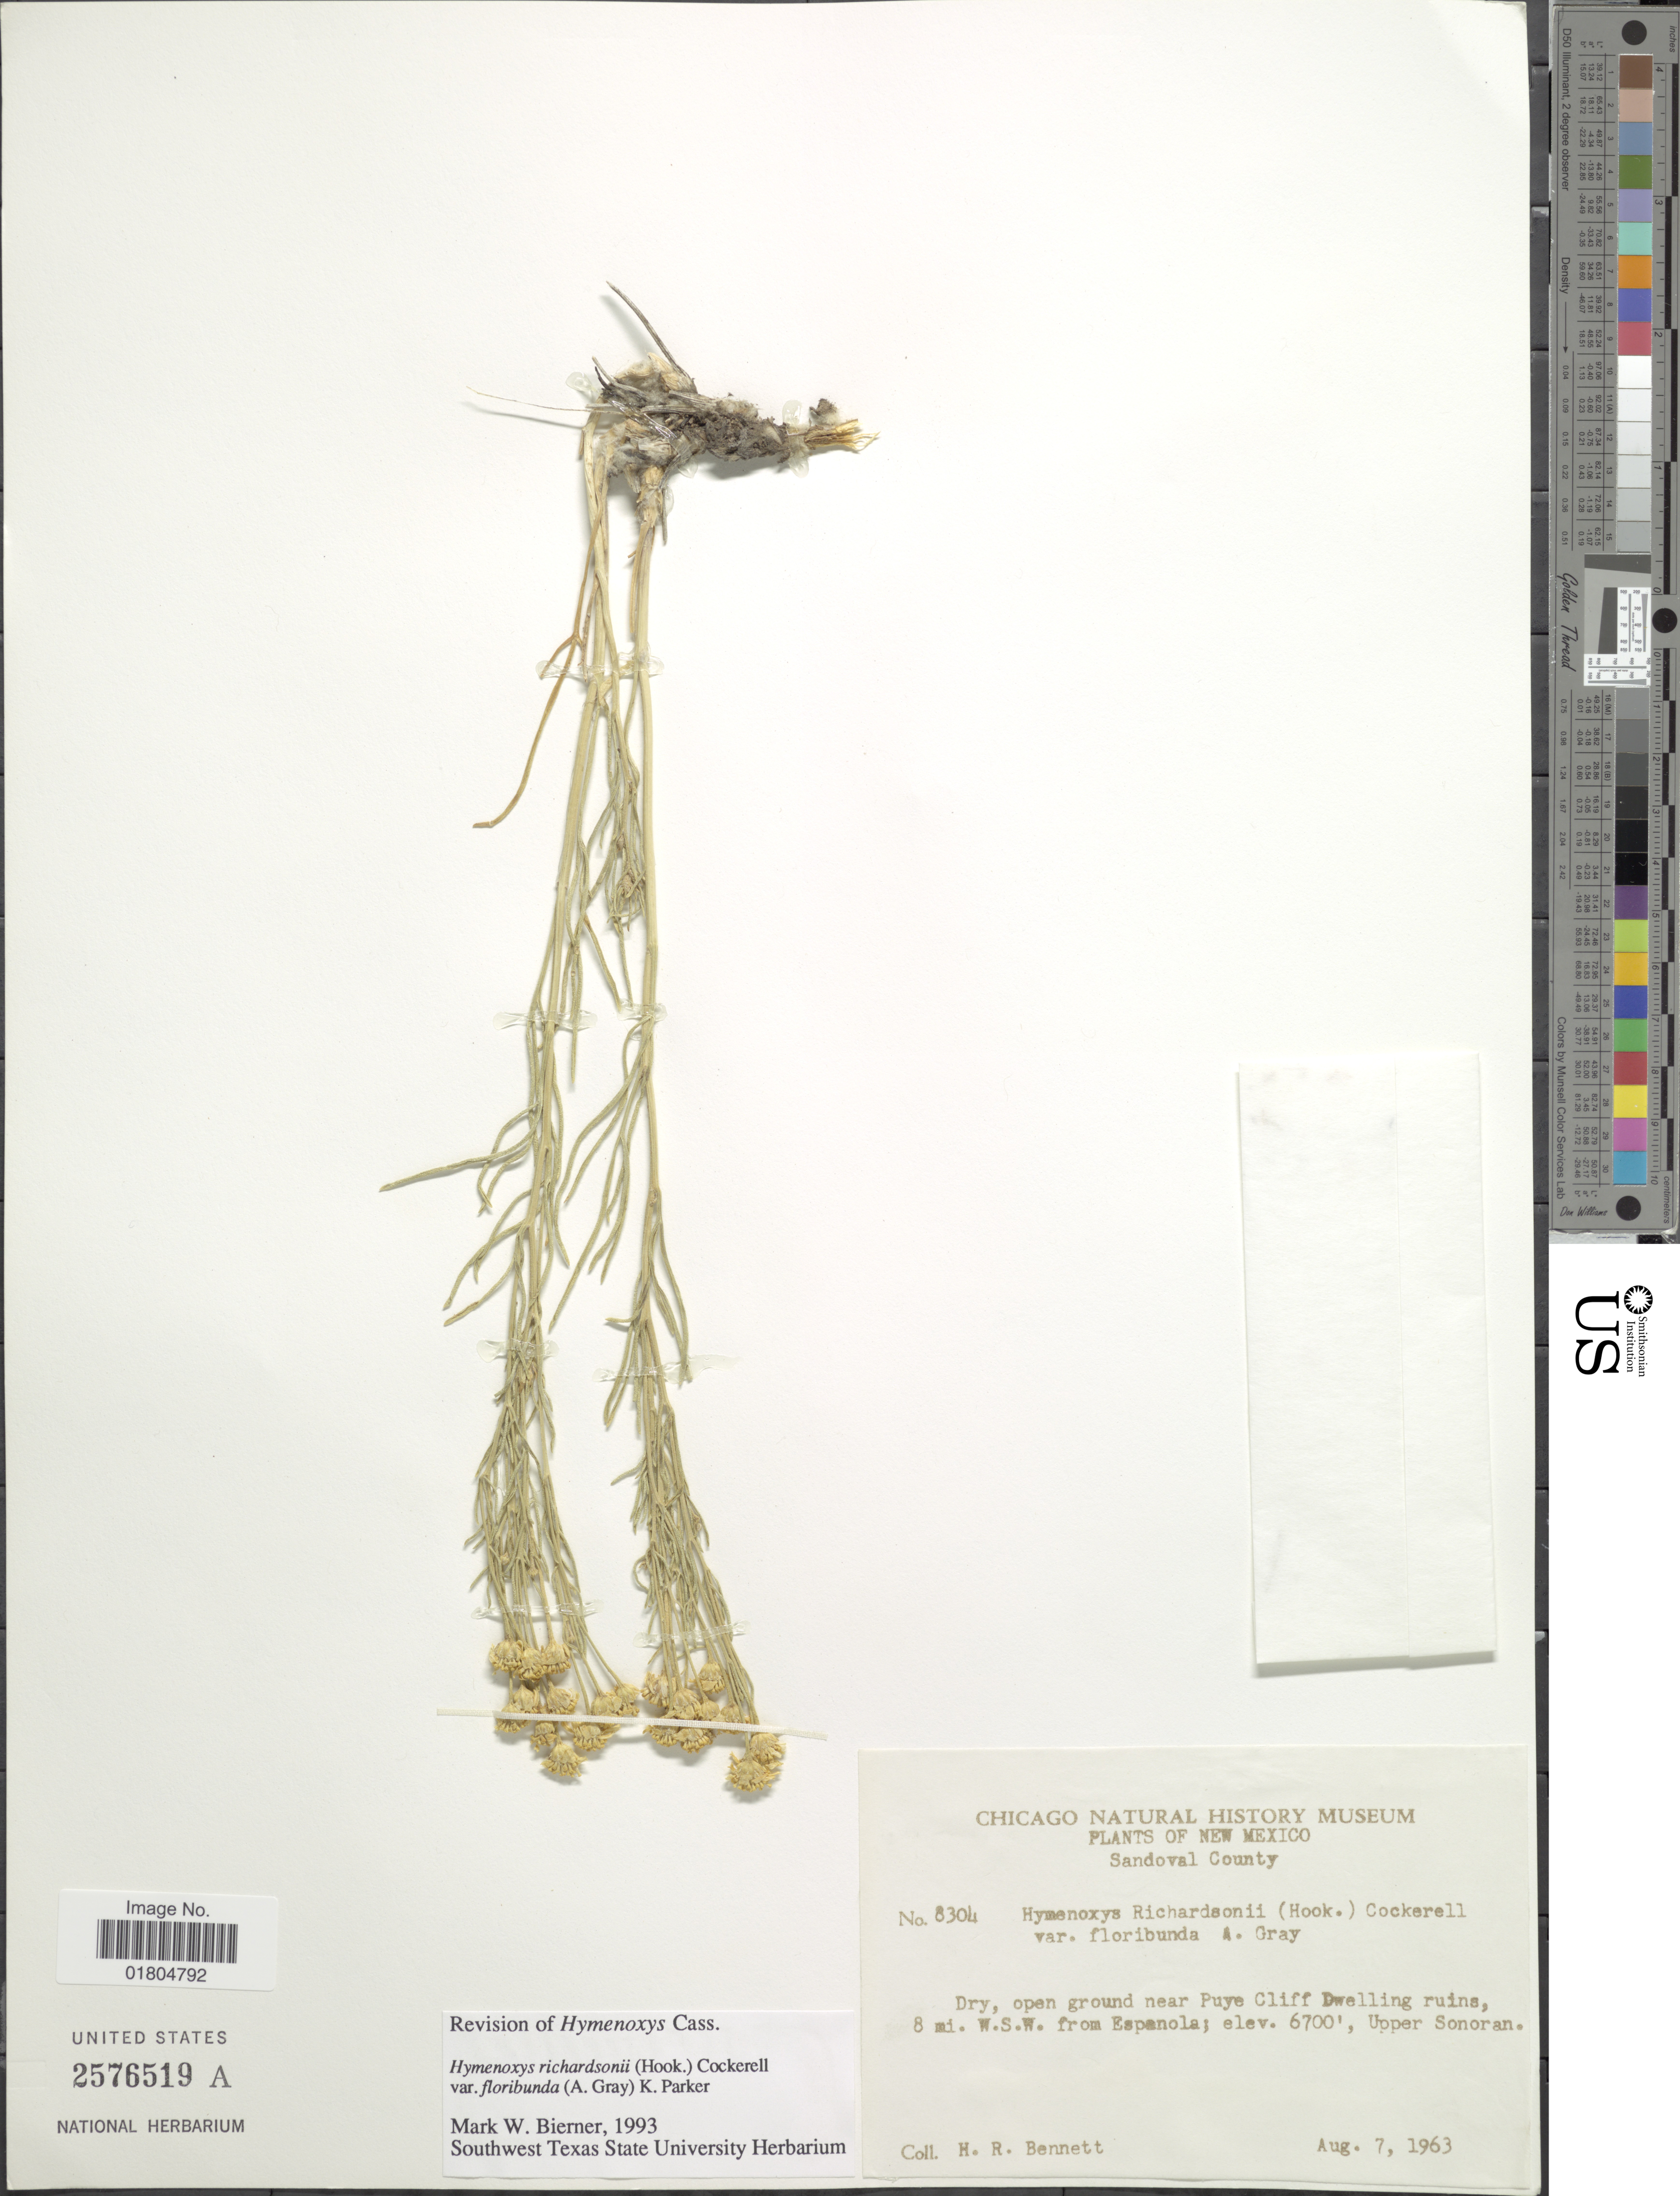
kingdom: Plantae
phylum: Tracheophyta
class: Magnoliopsida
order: Asterales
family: Asteraceae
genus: Hymenoxys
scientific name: Hymenoxys richardsonii var. floribunda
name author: (A. Gray) K.F. Parker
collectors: H. R. Bennett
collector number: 8304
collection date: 1963-08-07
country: United States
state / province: New Mexico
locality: Sandoval County. Near Puye Cliff Dwelling ruins, 8 mi. W.S.W. from Espanola, Upper Sonoran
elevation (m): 2042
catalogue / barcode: US 2576519A